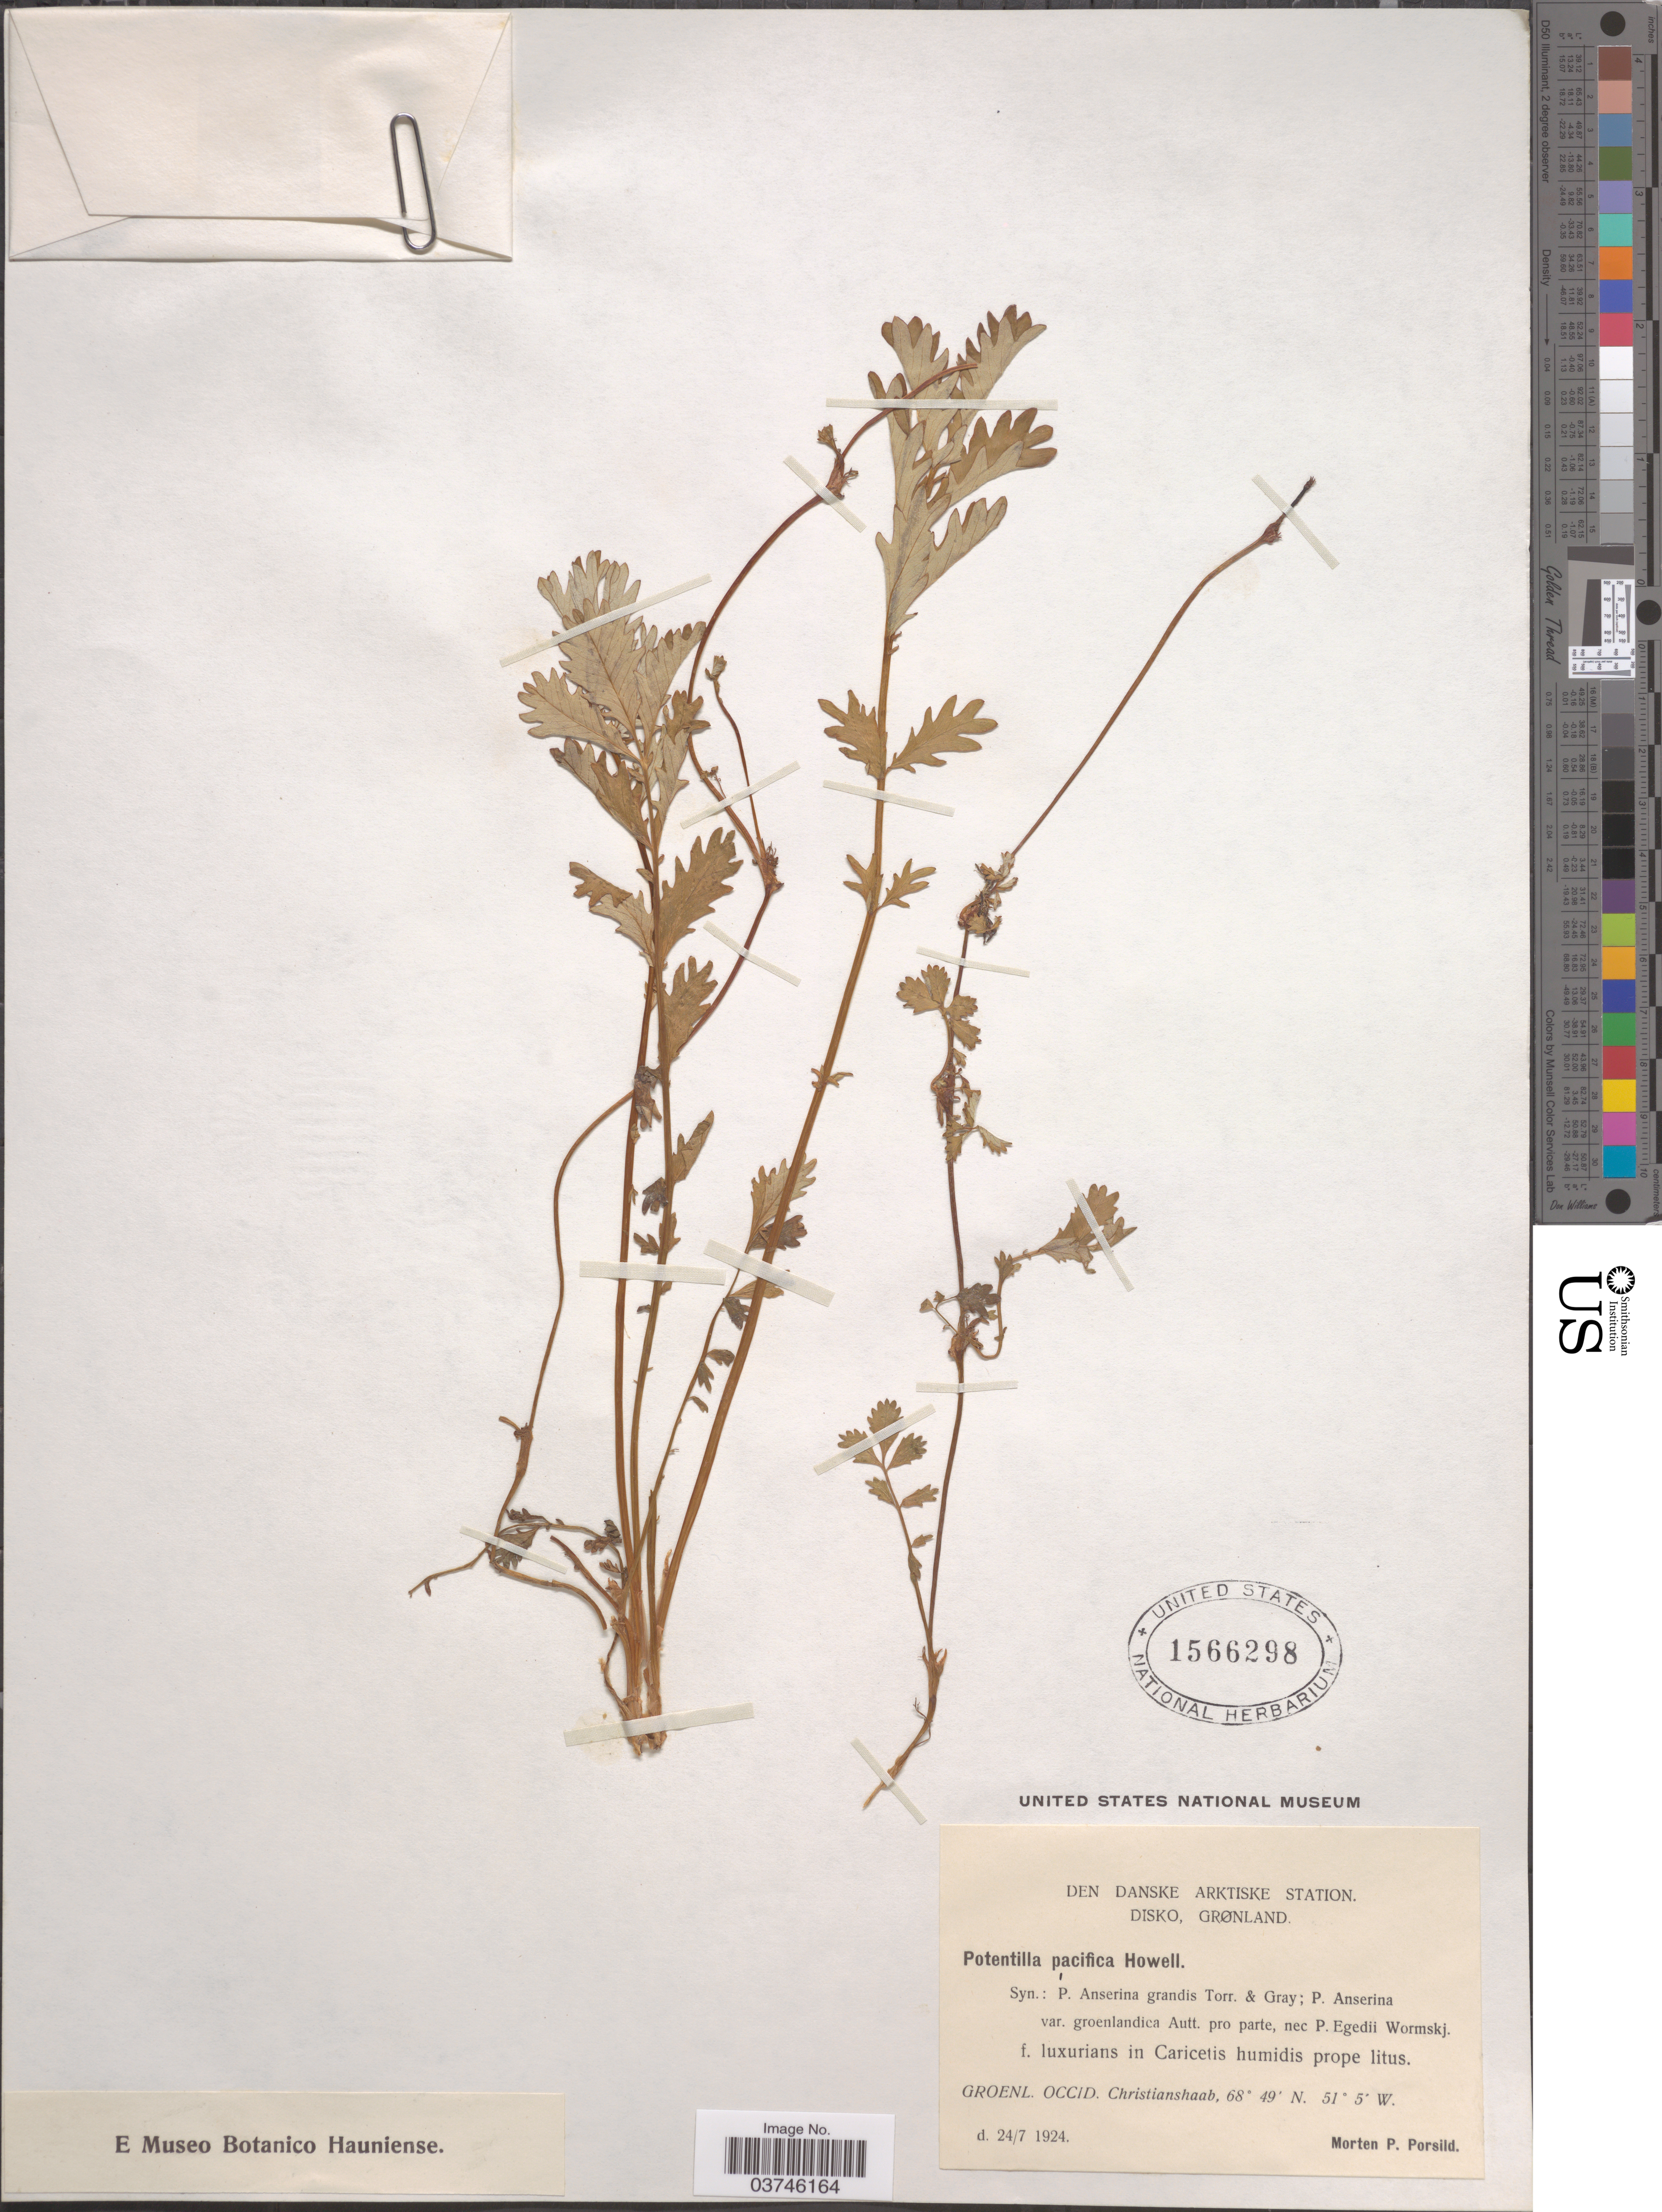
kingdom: Plantae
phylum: Tracheophyta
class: Magnoliopsida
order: Rosales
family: Rosaceae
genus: Argentina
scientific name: Argentina pacifica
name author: (Howell) Rydb.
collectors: M. P. Porsild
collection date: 1924-07-24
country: Greenland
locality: Den Danske Arktiske Station. Disko, Grønland. Groenl. Occid. Christianshaab.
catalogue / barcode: US 1566298